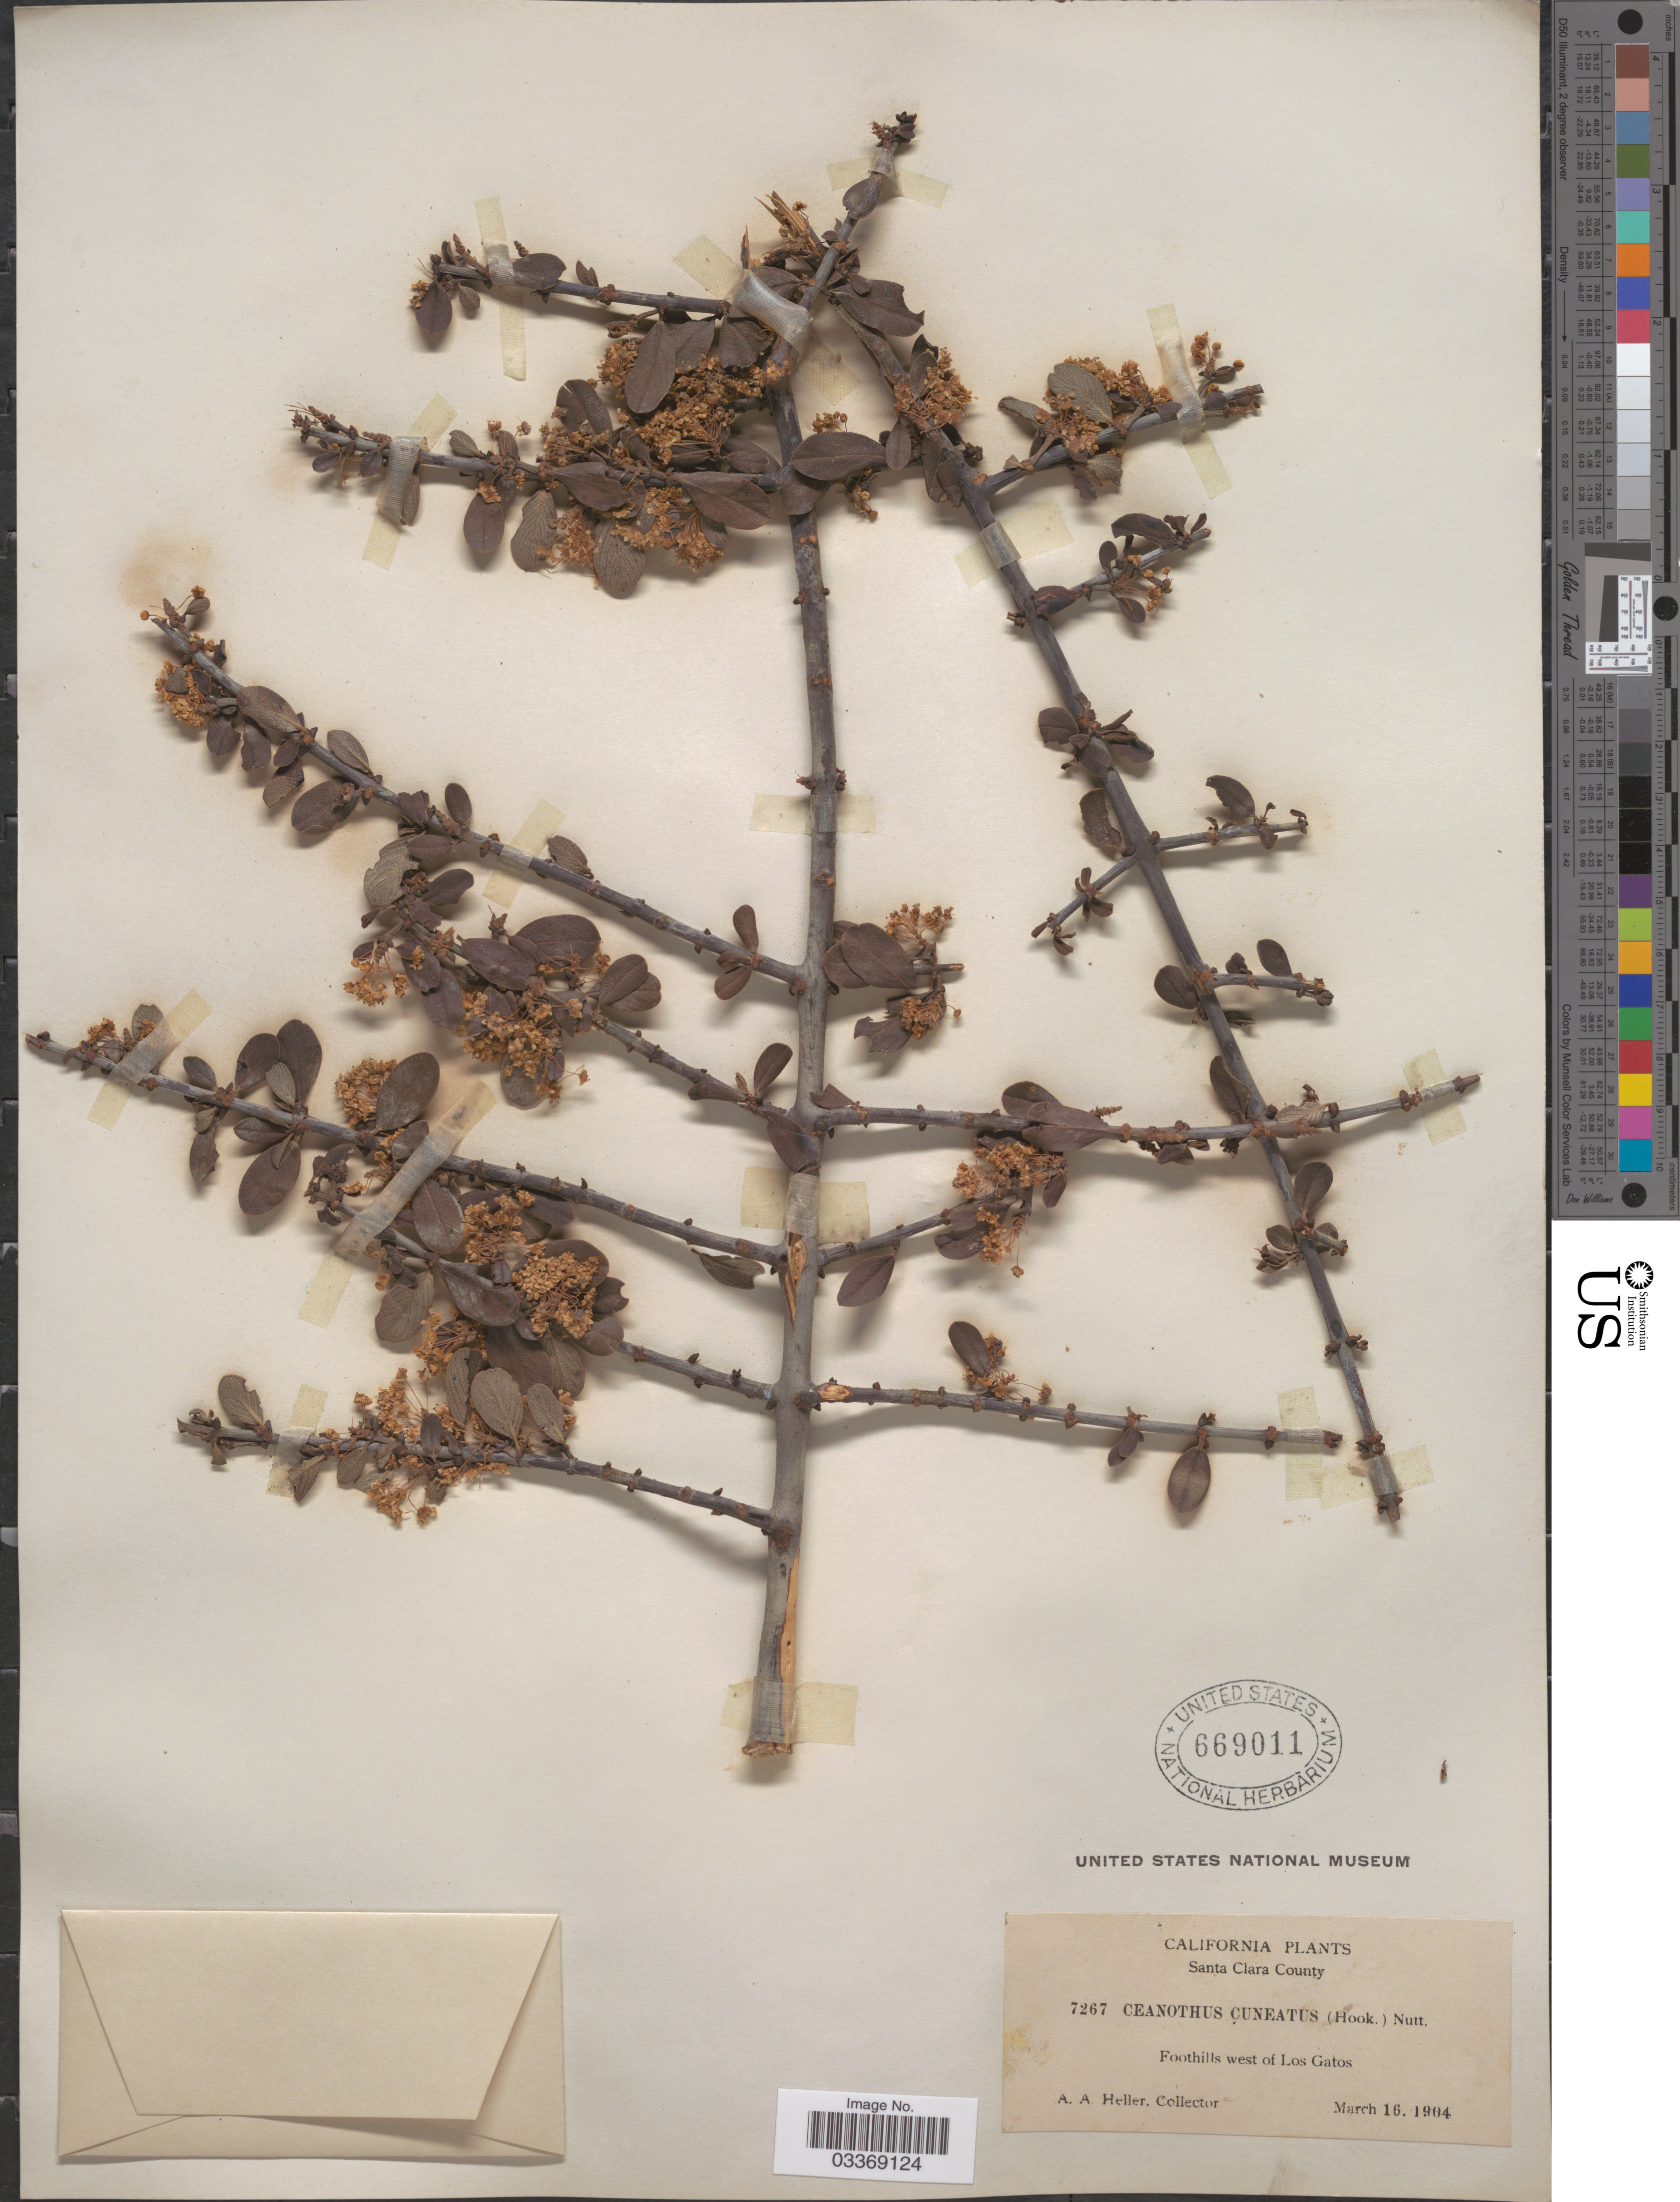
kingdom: Plantae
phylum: Tracheophyta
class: Magnoliopsida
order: Rosales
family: Rhamnaceae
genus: Ceanothus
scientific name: Ceanothus cuneatus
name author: (Hook.) Nutt.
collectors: A. A. Heller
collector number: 7267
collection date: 1904-03-16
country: United States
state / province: California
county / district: Santa Clara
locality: Santa Clara County, Foothills west of Los Gatos.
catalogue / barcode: US 669011